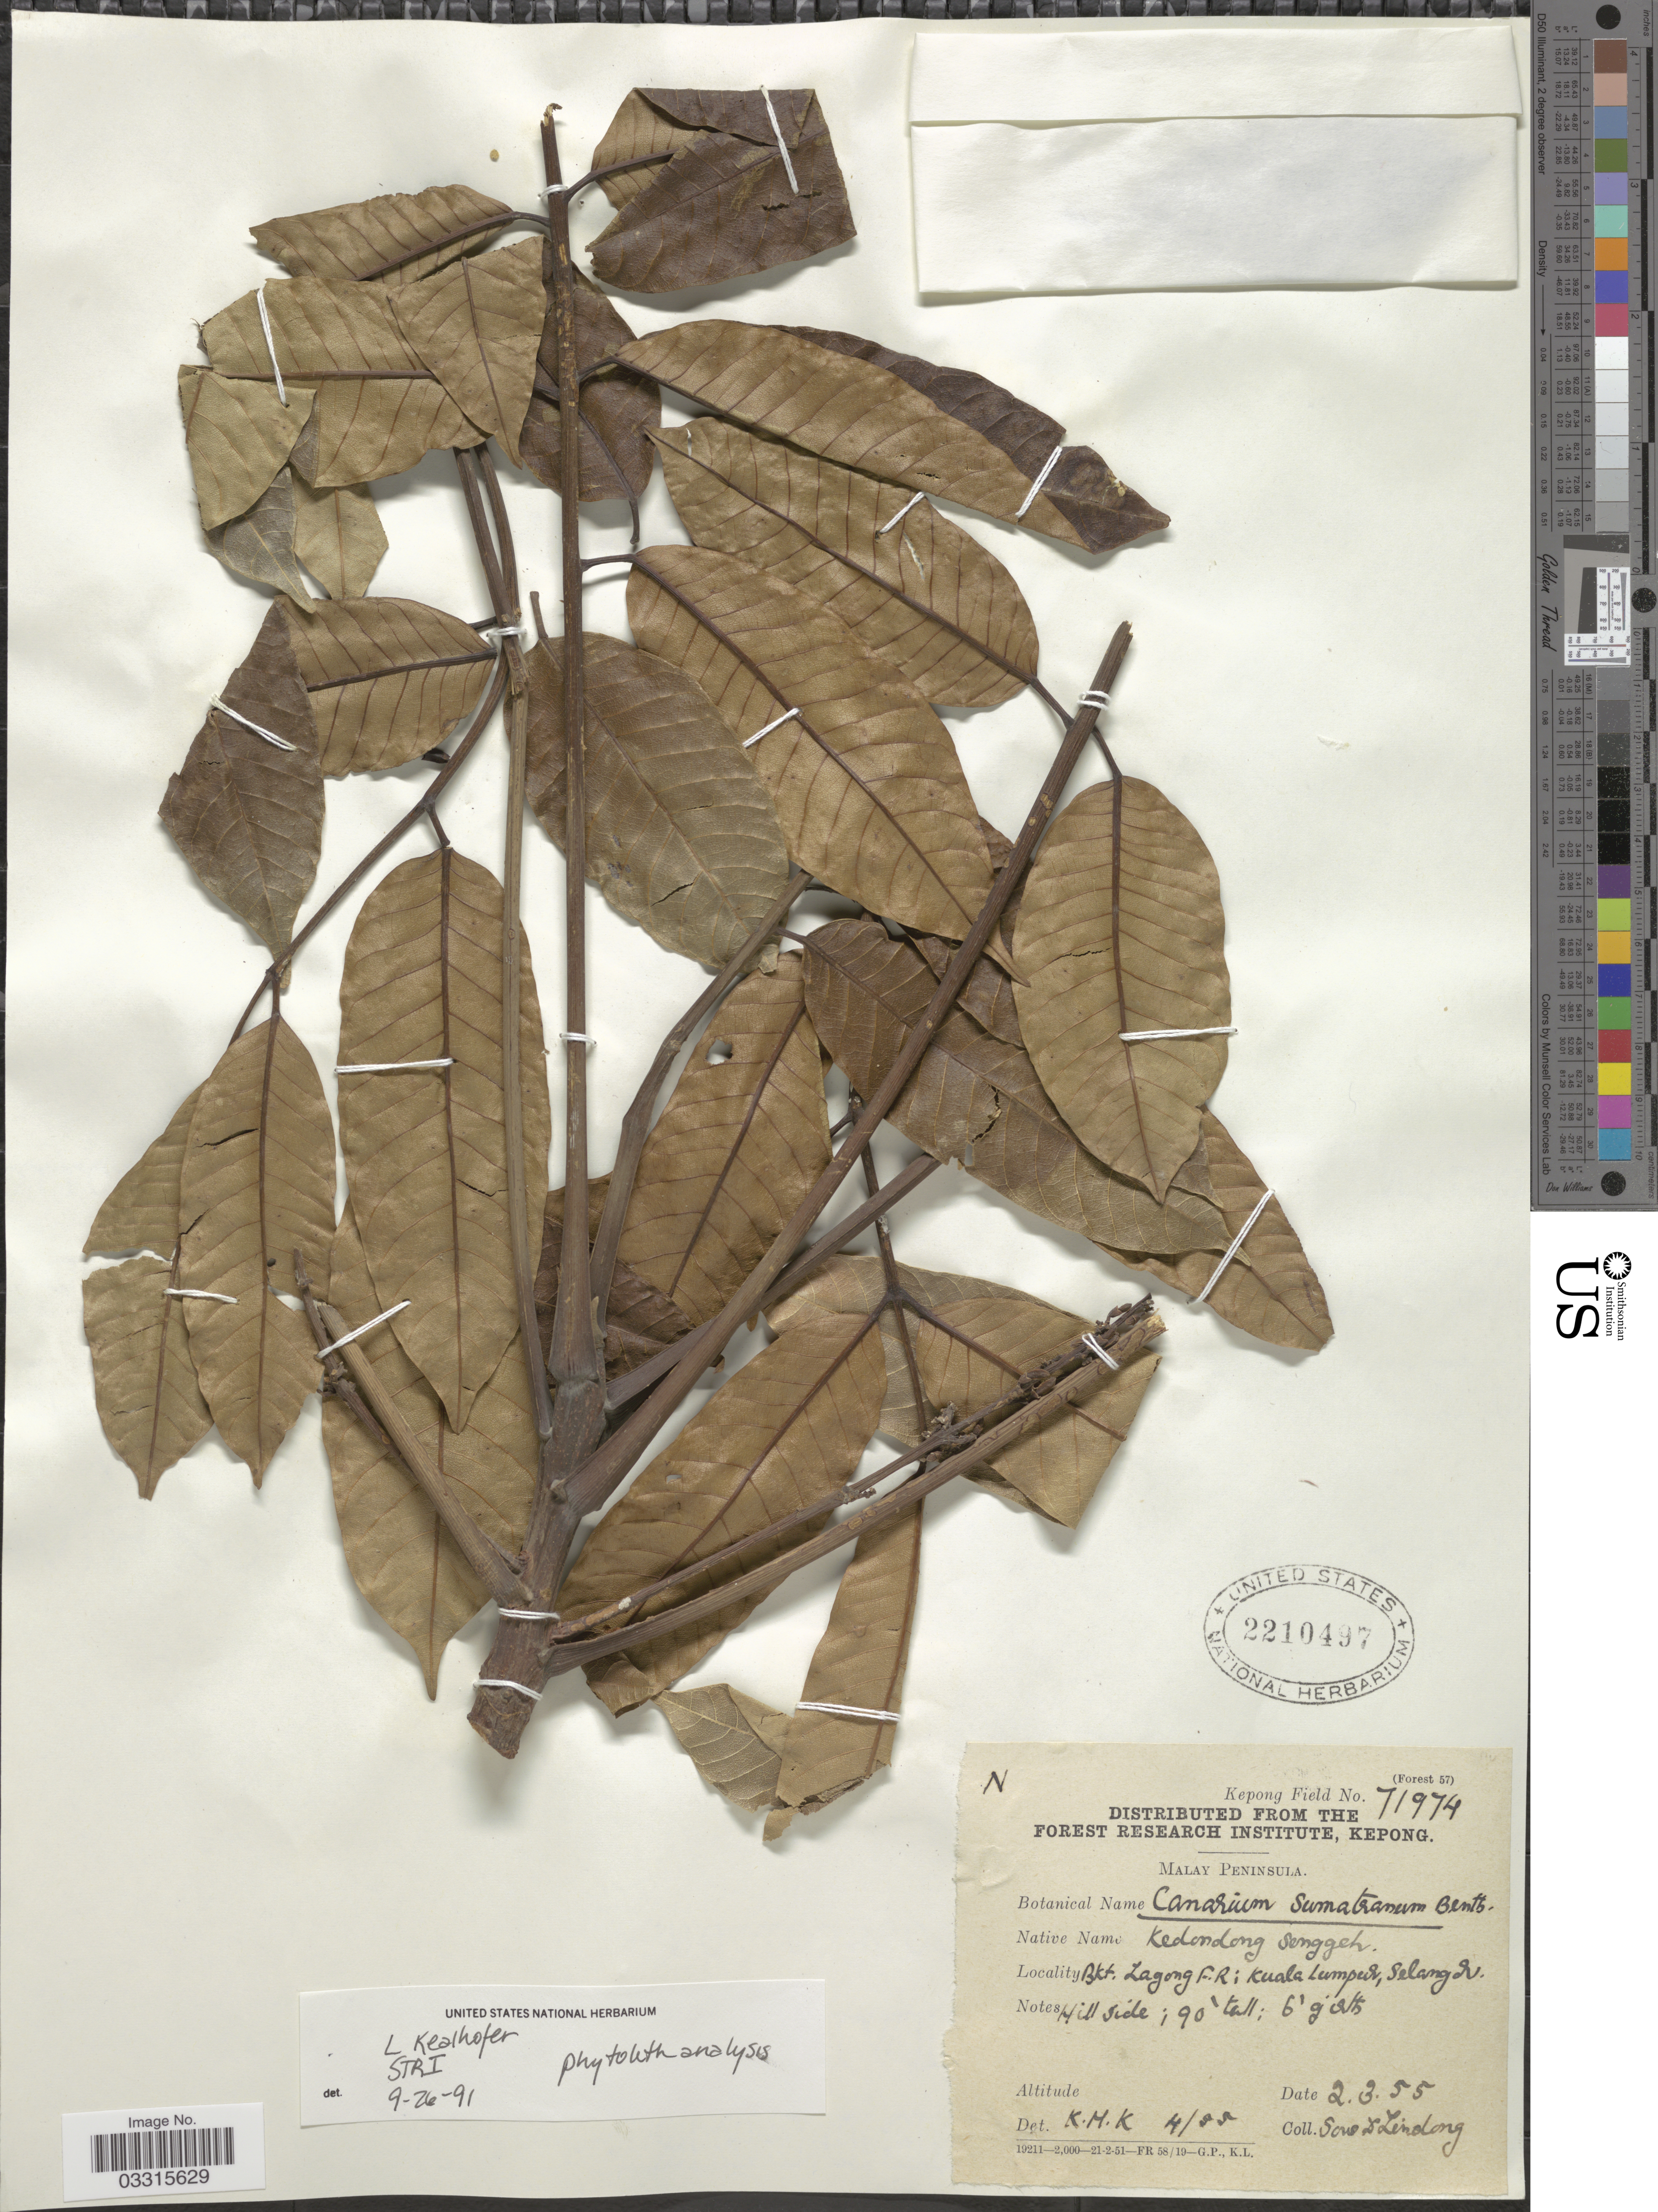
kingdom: Plantae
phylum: Tracheophyta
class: Magnoliopsida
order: Sapindales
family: Burseraceae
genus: Canarium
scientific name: Canarium sumatranum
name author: Boerl. & Koord.-Schum.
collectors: -. Sow & Lindong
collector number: Kepong 71974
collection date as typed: Transcribed d/m/y: 2/3/55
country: Malaysia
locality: Malay Peninsula. Bkt. Lagong F.R.; Kuala Lumpur, Selangor.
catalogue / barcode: US 2210497